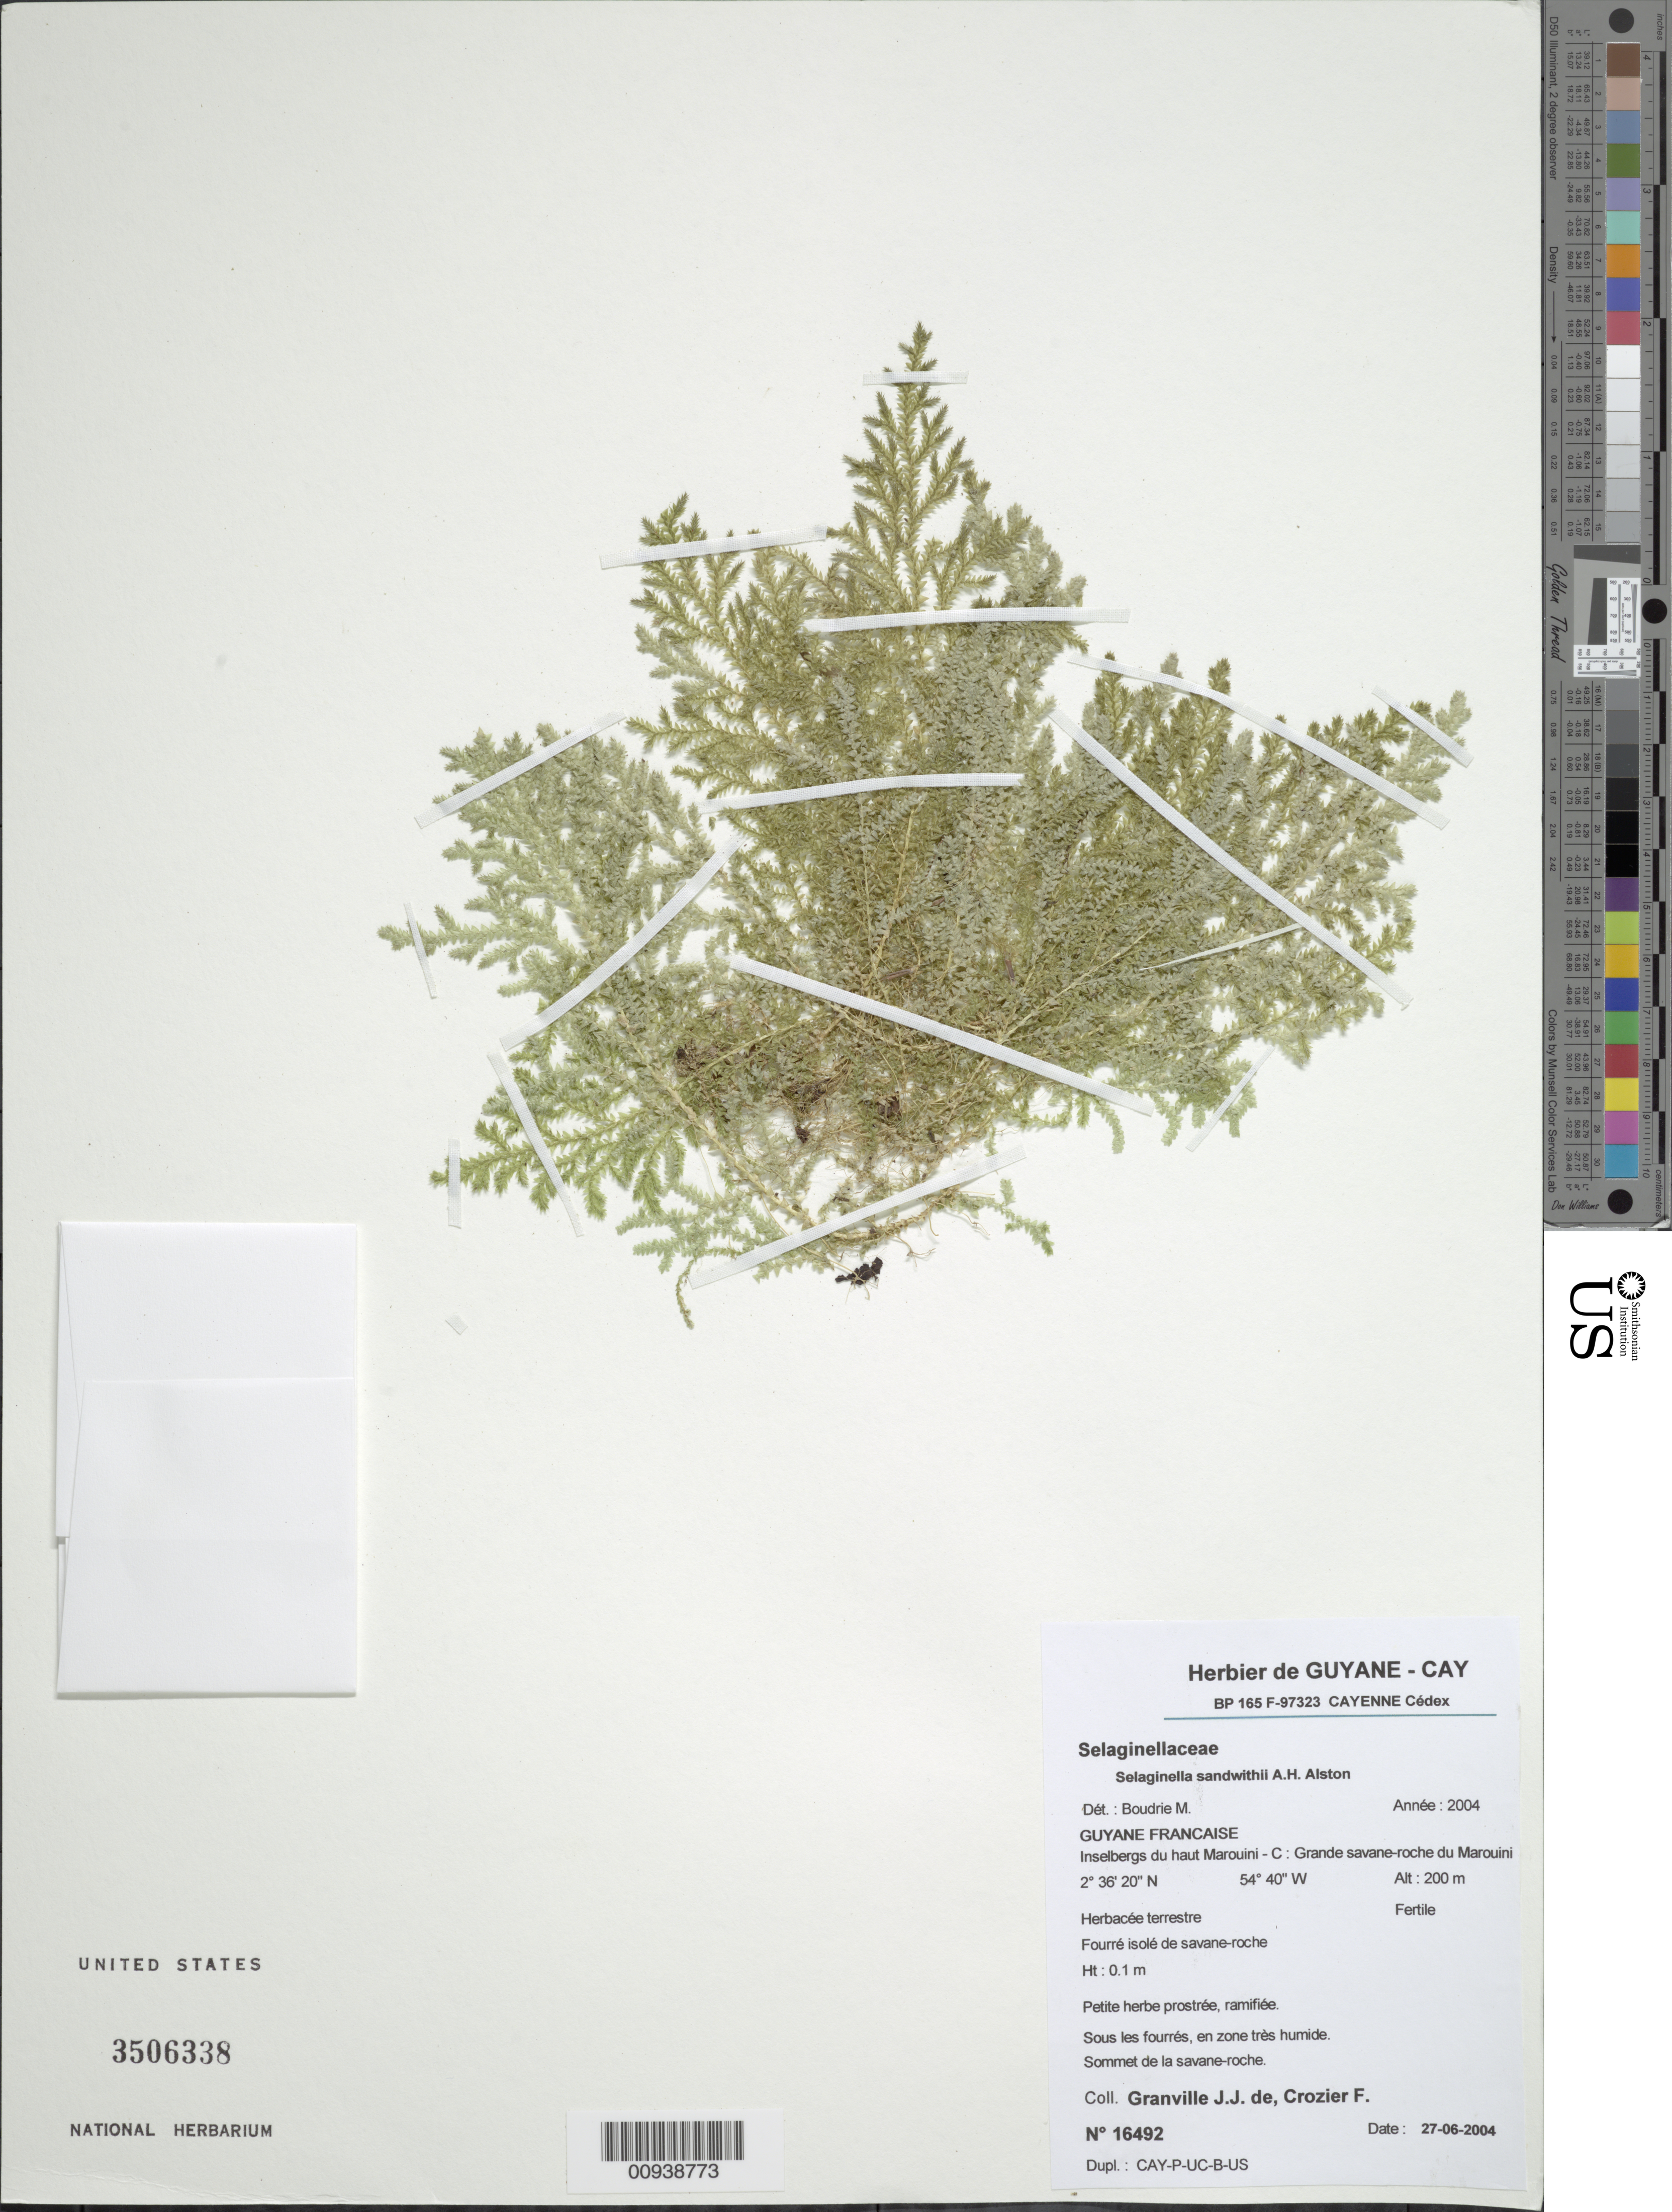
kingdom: Plantae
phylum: Tracheophyta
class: Lycopodiopsida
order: Selaginellales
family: Selaginellaceae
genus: Selaginella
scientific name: Selaginella sandwithii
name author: Alston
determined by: Boudrie, M.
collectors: J.-J. de Granville & F. Crozier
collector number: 16492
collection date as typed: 27-Jun-04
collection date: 2004-06-27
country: French Guiana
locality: Haut Marouini-C; Grande savane-roche du Marouini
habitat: Fourré isolé de savane-roche, commet dela savane-roche; sous les fourrées, en zone très humide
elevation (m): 200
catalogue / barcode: US 3506338